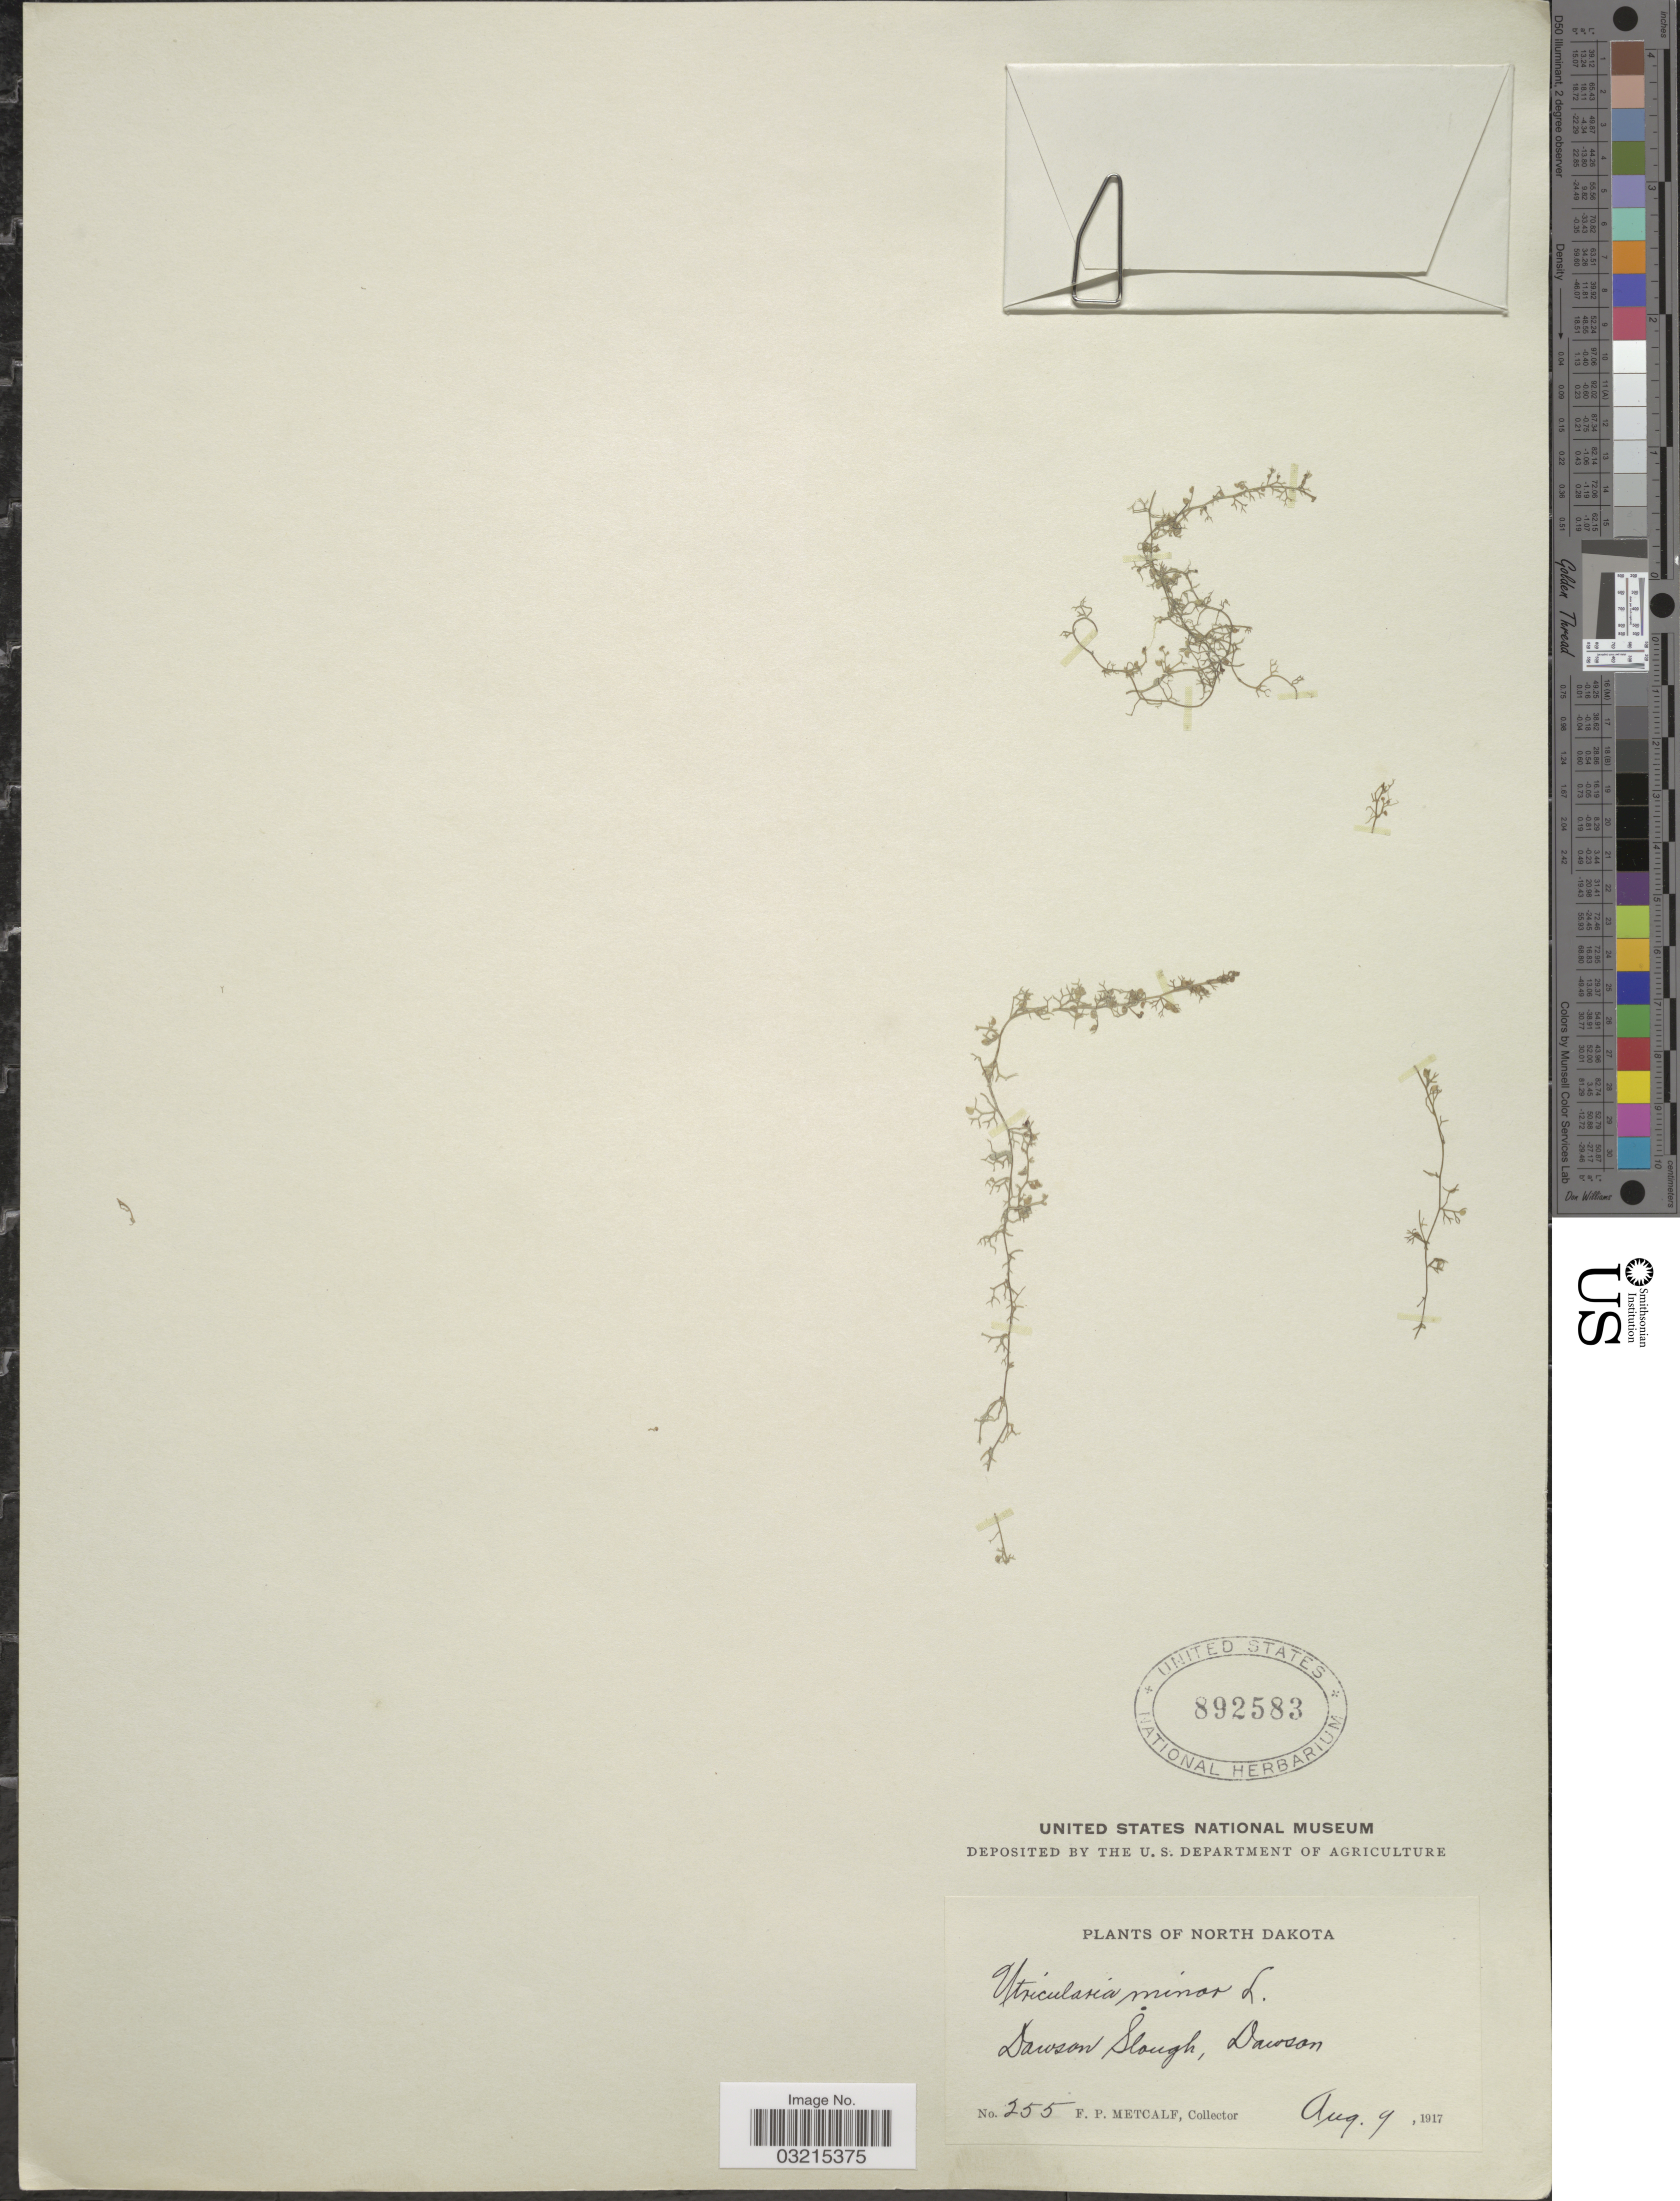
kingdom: Plantae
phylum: Tracheophyta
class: Magnoliopsida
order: Lamiales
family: Lentibulariaceae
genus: Utricularia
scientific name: Utricularia minor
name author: L.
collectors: F. Metcalf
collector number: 255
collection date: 1917-08-09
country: United States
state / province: North Dakota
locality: Dawson Slough, Dawson.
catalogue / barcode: US 892583